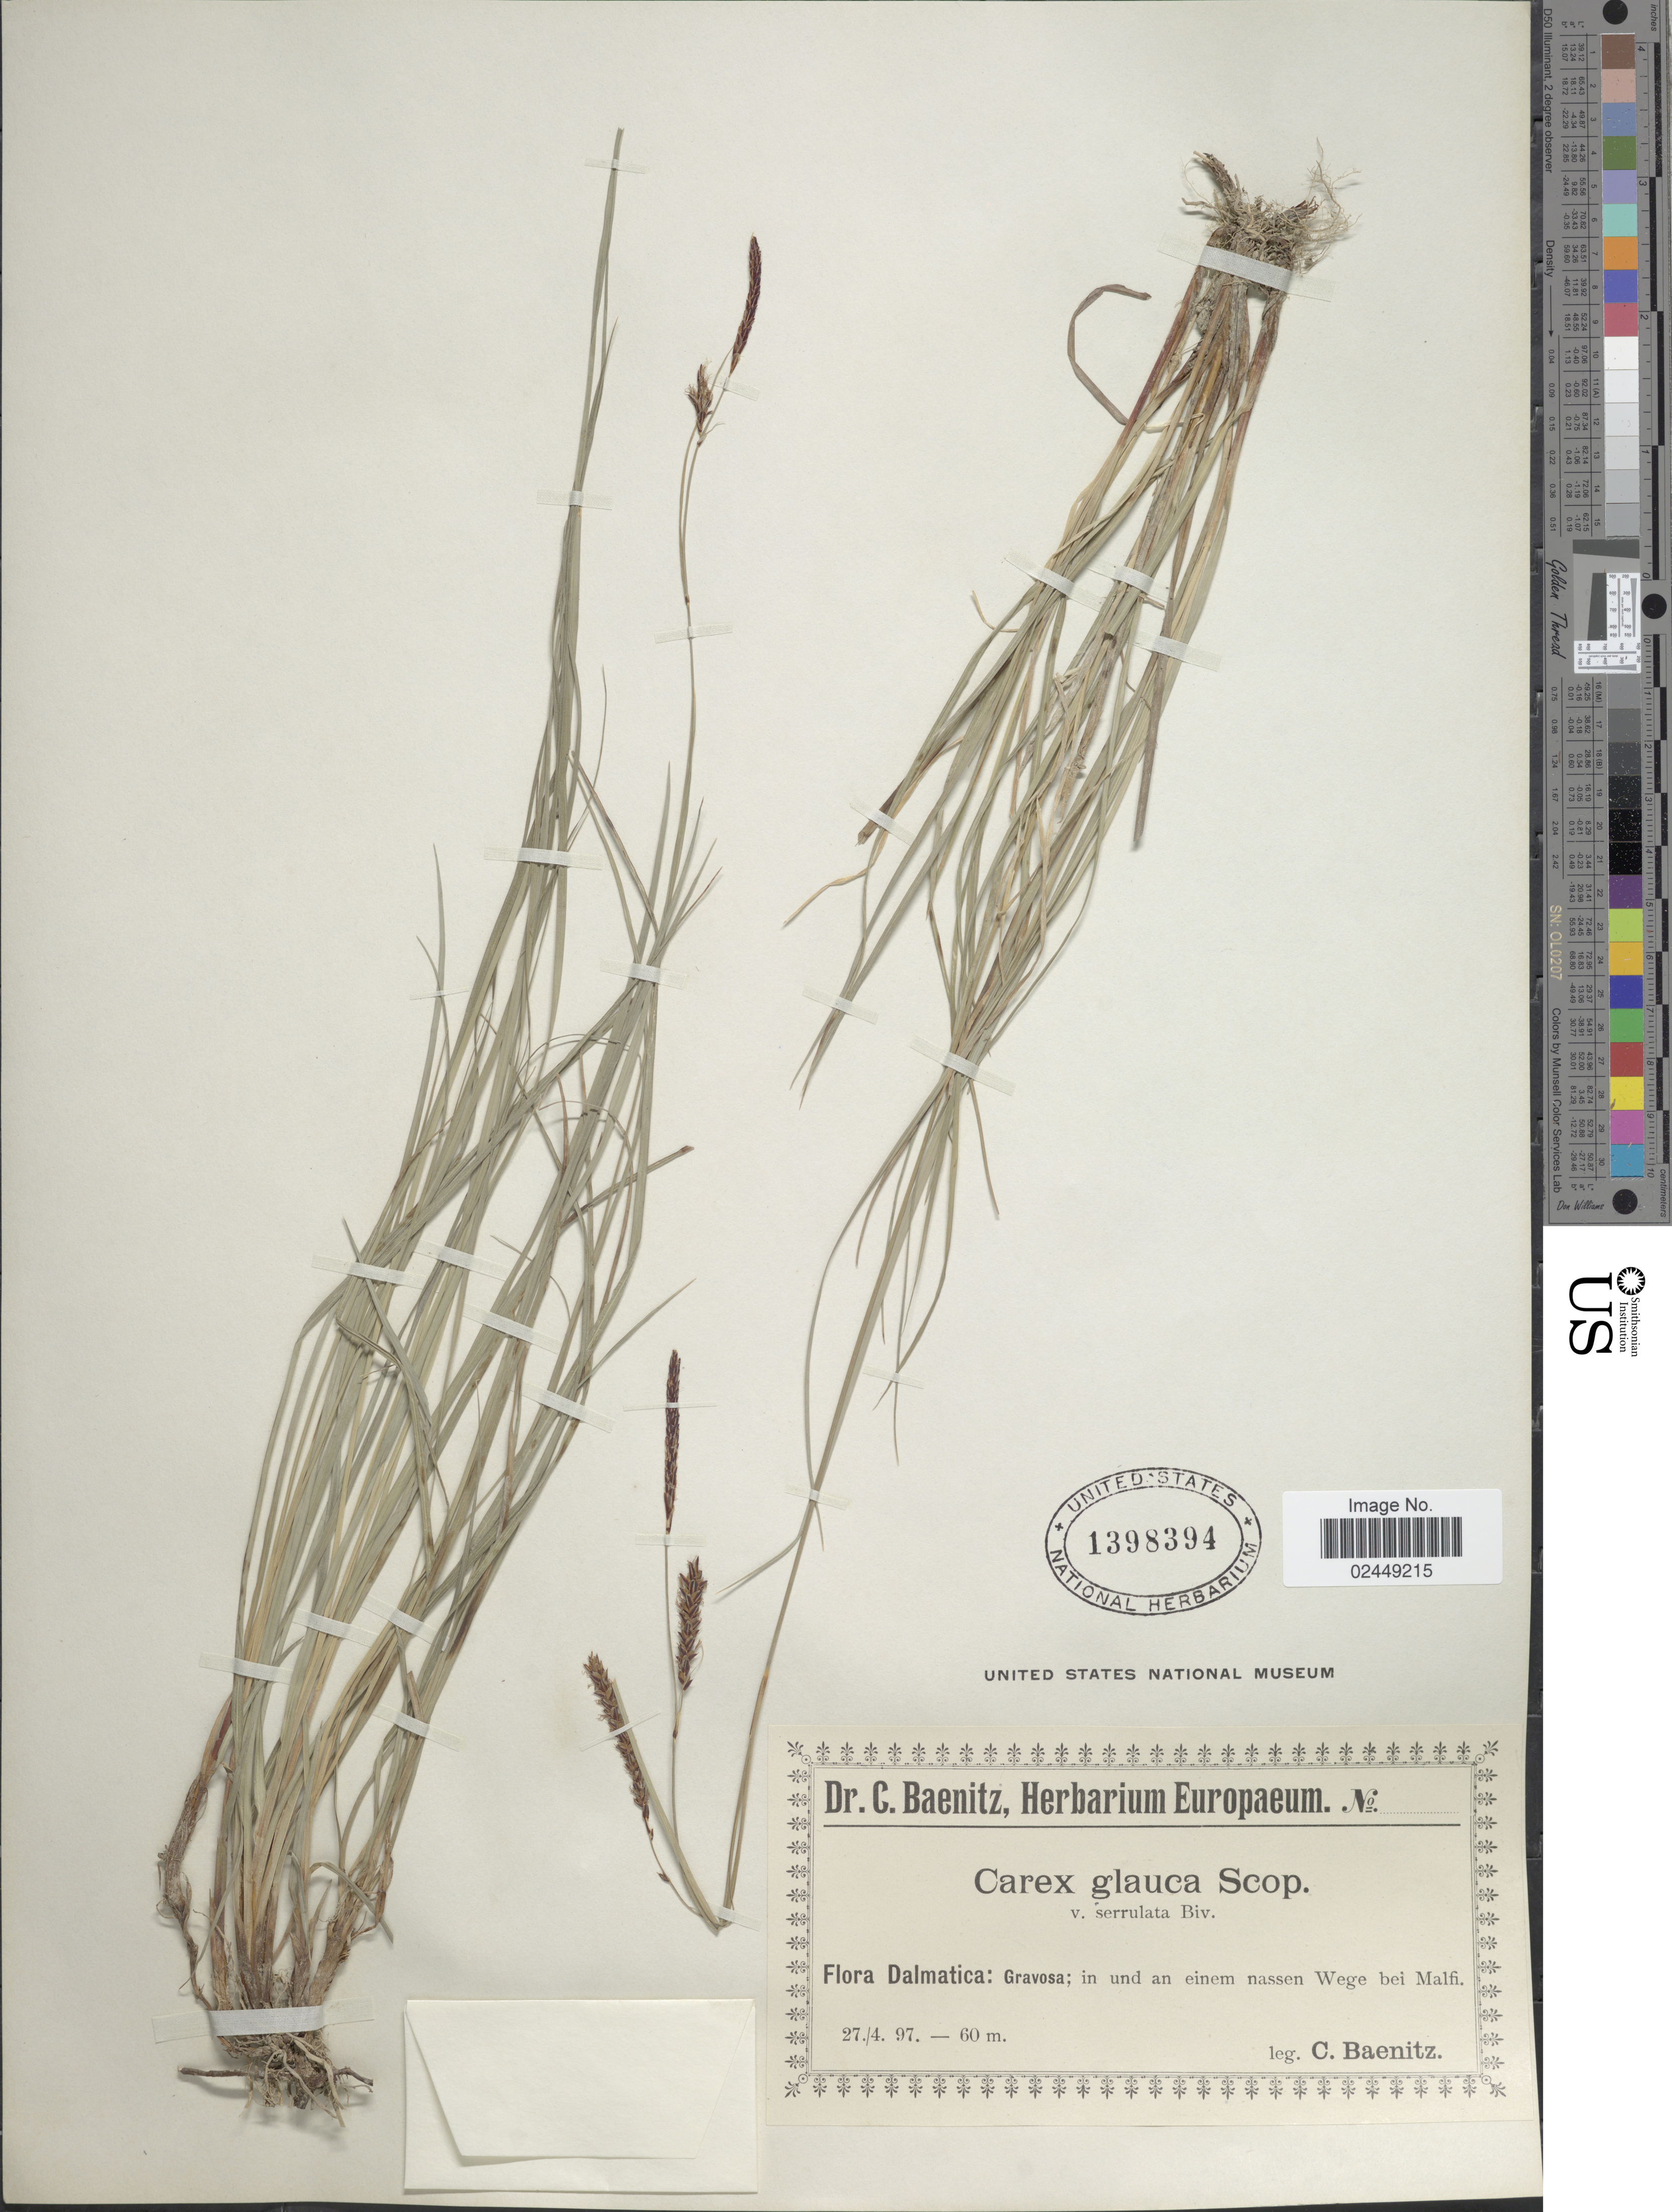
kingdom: Plantae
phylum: Tracheophyta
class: Liliopsida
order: Poales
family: Cyperaceae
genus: Carex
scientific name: Carex flacca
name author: Schreb.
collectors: C. G. Baenitz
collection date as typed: Transcribed d/m/y: 27/4/97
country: Croatia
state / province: Split-Dalmatia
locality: Dalmatica: Gravosa; in und an einem nassem Wege bei Malfi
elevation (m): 60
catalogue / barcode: US 1398394